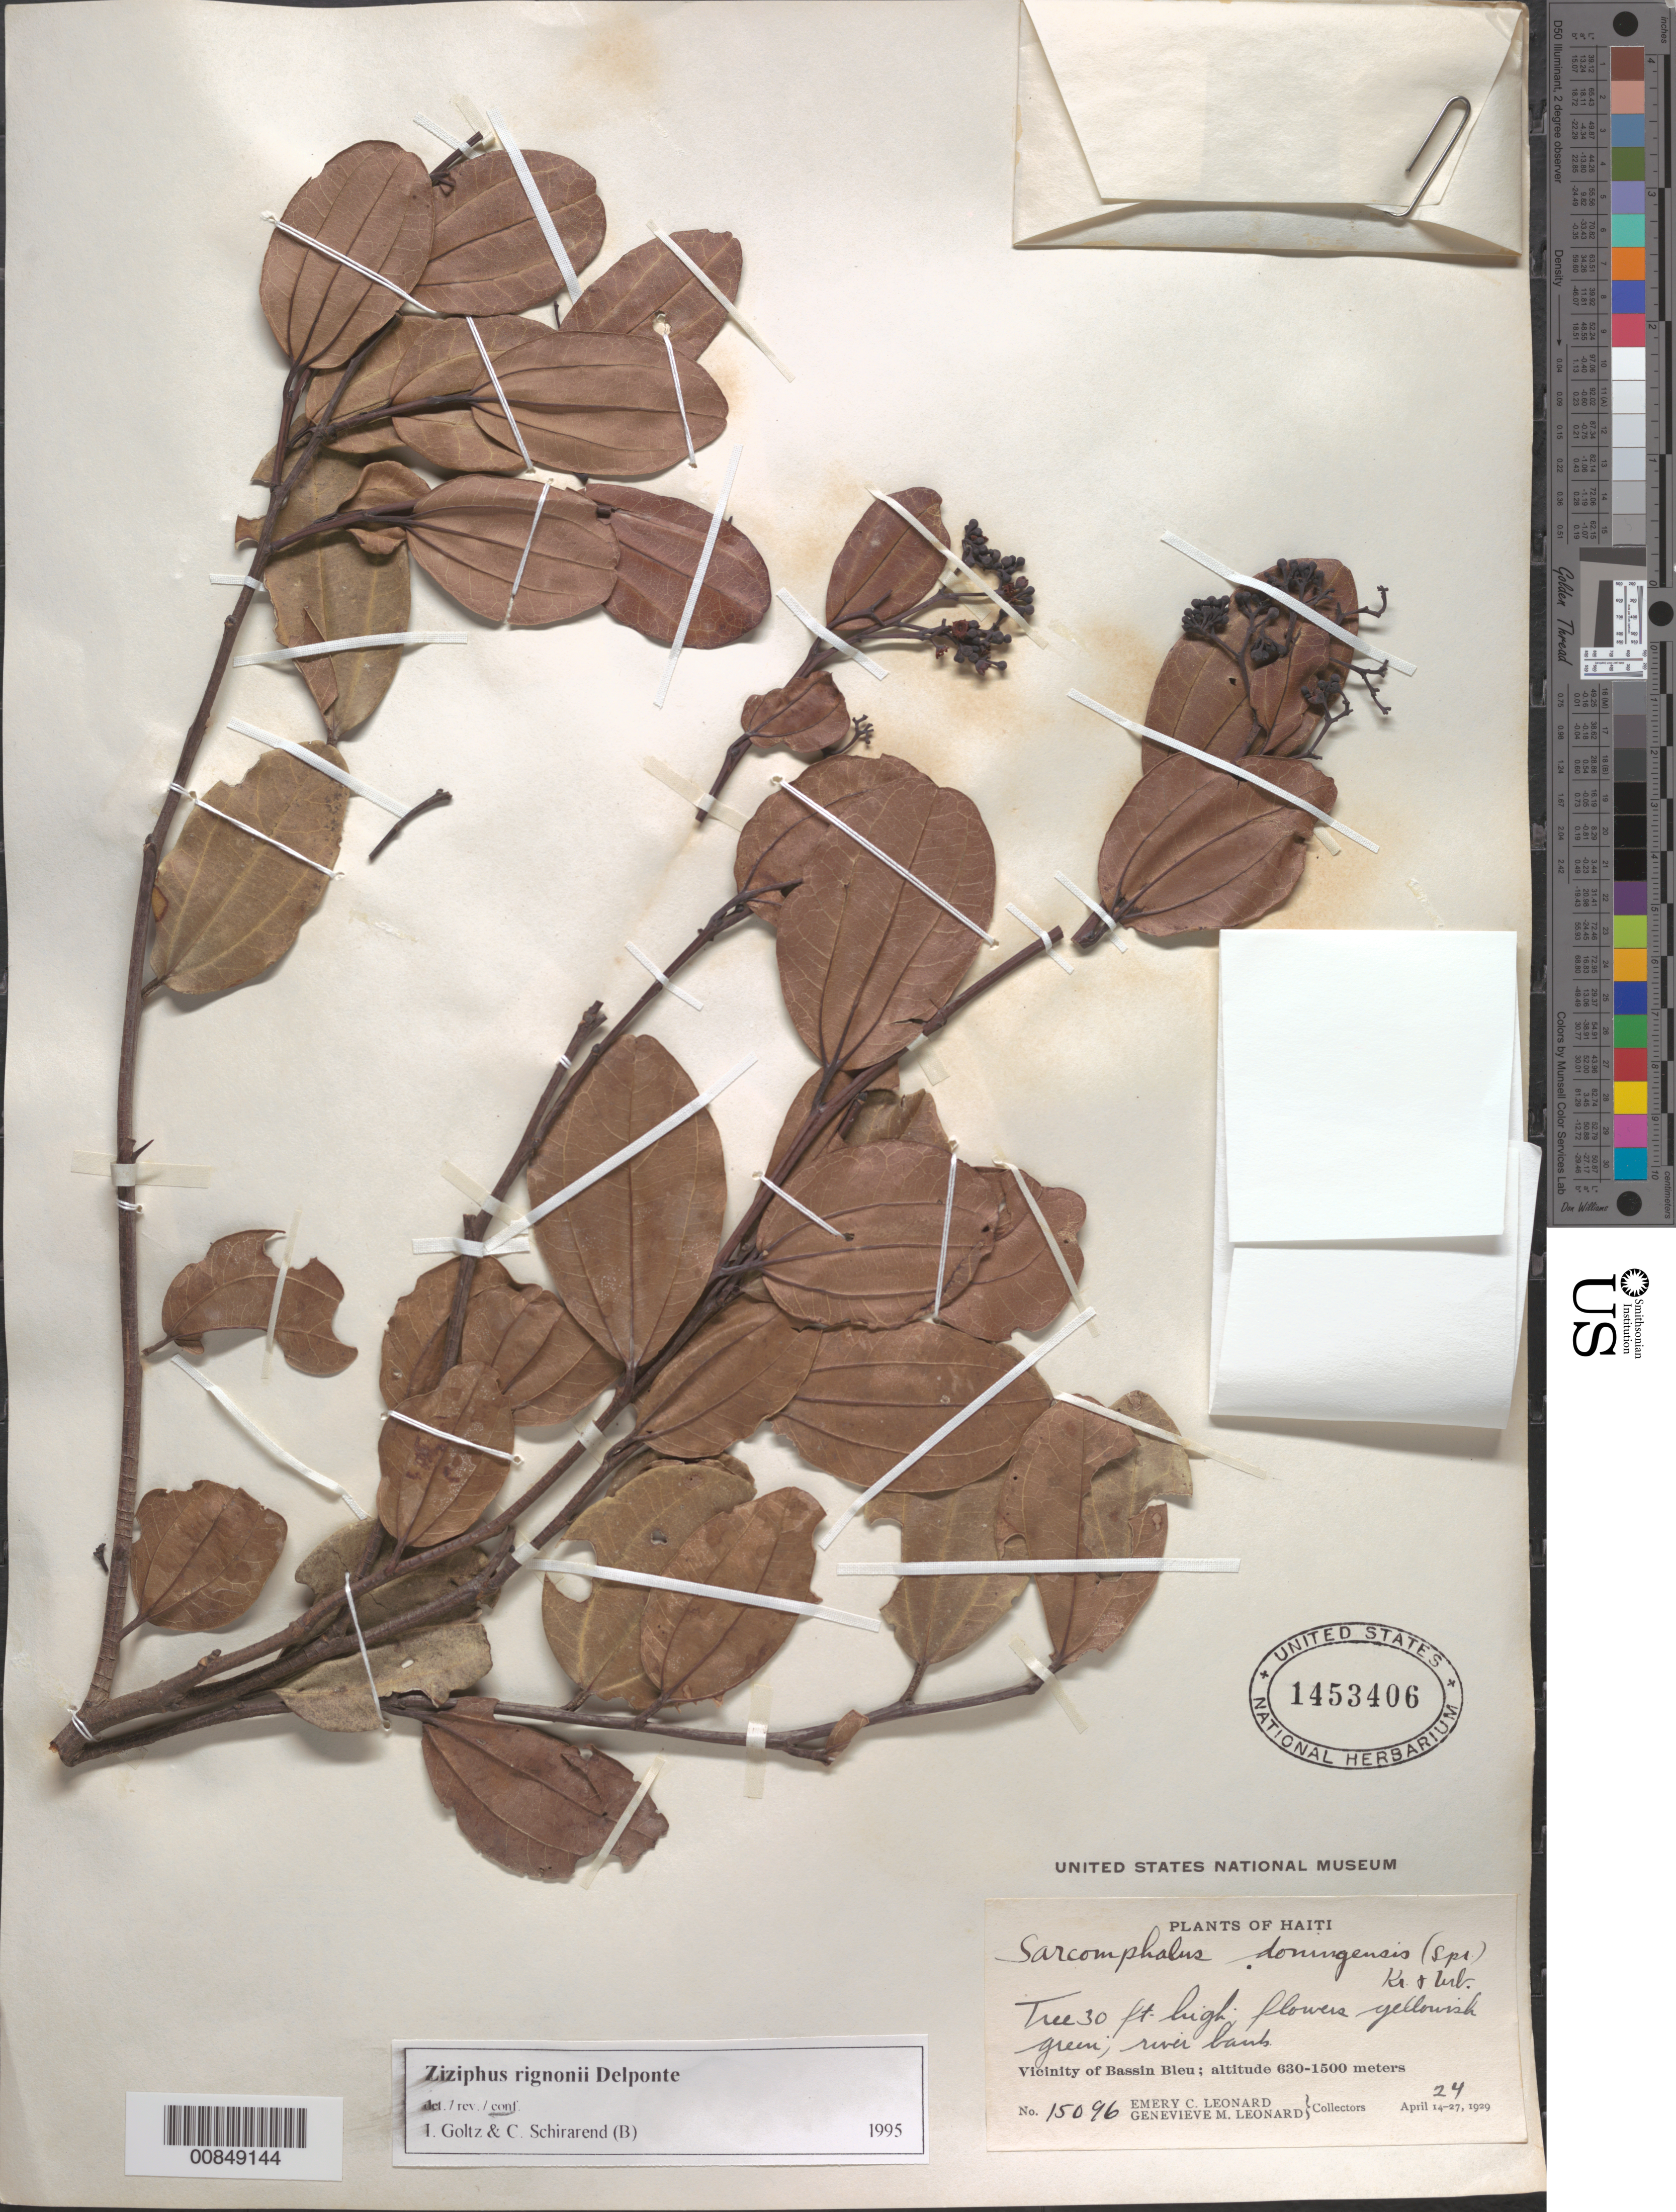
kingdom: Plantae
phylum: Tracheophyta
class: Magnoliopsida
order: Rosales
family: Rhamnaceae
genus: Sarcomphalus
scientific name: Sarcomphalus domingensis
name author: (Spreng.) Krug & Urb.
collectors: E. C. Leonard & G. M. Leonard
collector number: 15096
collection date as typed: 24 Apr 1929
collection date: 1929-04-24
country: Haiti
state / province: Nord-Ouest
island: Hispaniola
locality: Vicinity of Bassin Bleu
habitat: River bank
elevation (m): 630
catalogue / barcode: US 1453406